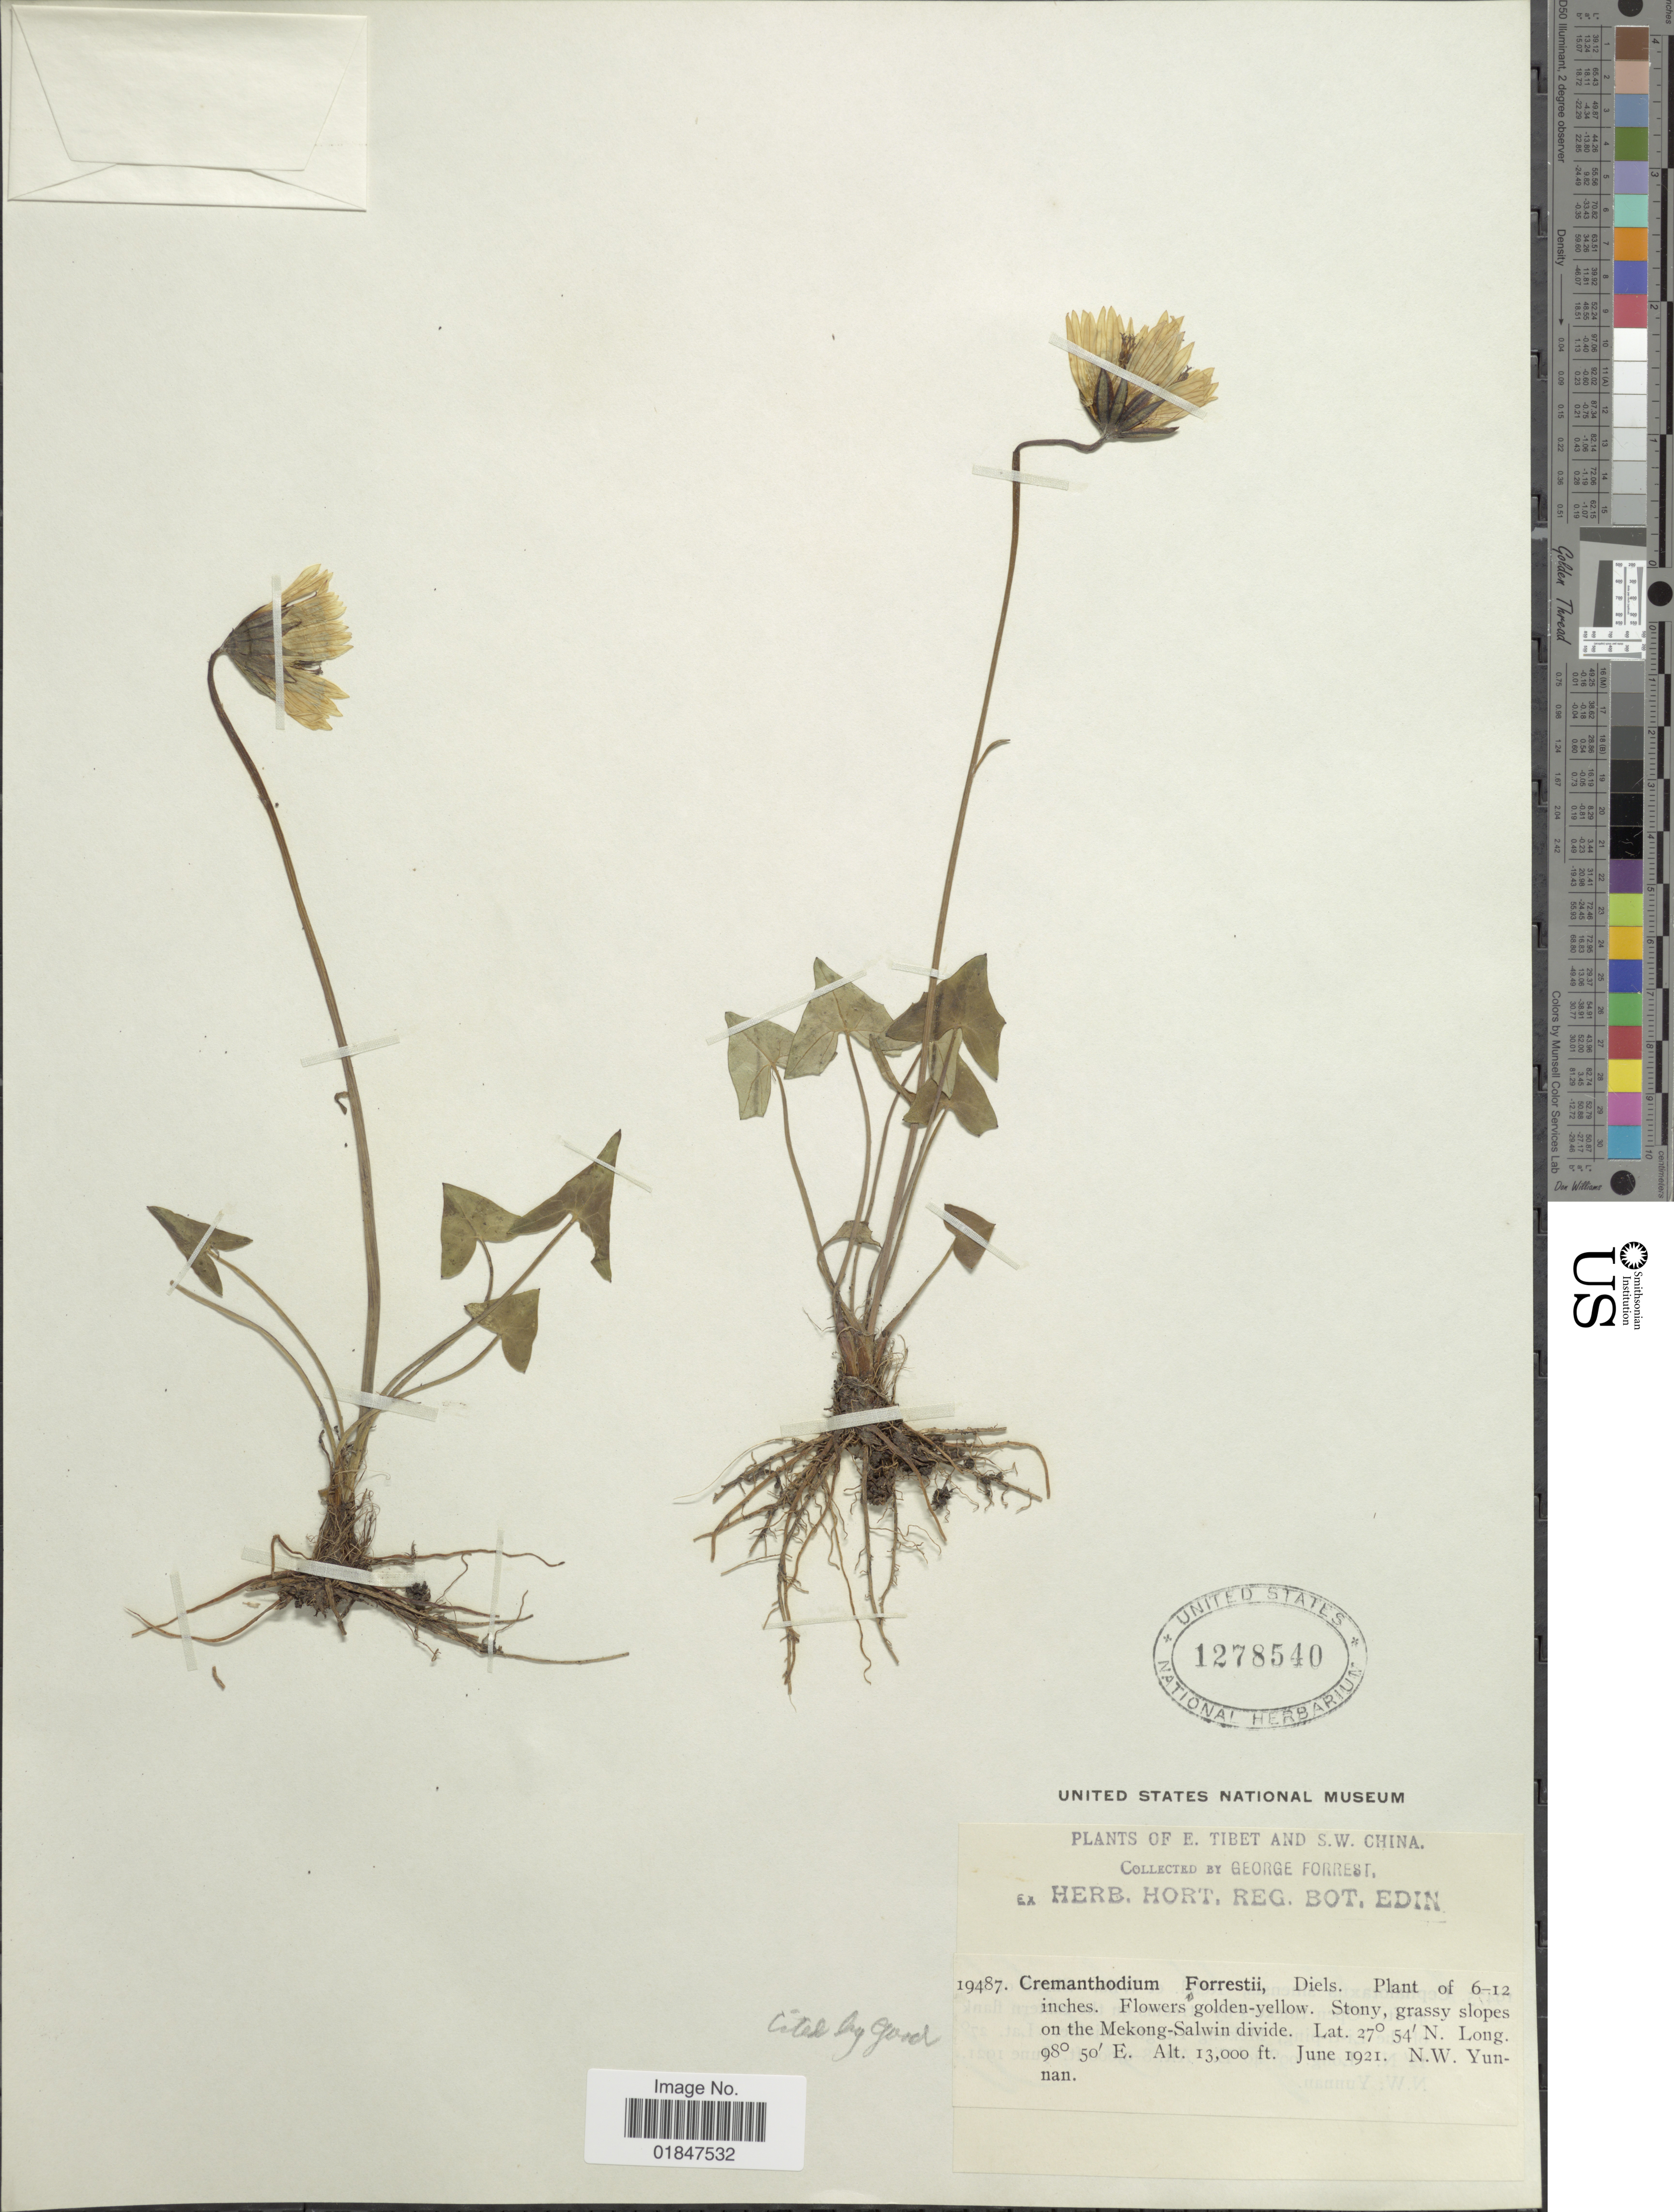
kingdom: Plantae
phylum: Tracheophyta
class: Magnoliopsida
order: Asterales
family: Asteraceae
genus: Cremanthodium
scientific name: Cremanthodium forrestii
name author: Jeffrey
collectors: G. Forrest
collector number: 19487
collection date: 1921-06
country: China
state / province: Yunnan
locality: E. Tibet and S.W. China, Stony, grassy slopes on the Mekong-Salwin divide, N.W. Yunnan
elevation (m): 3962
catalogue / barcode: US 1278540